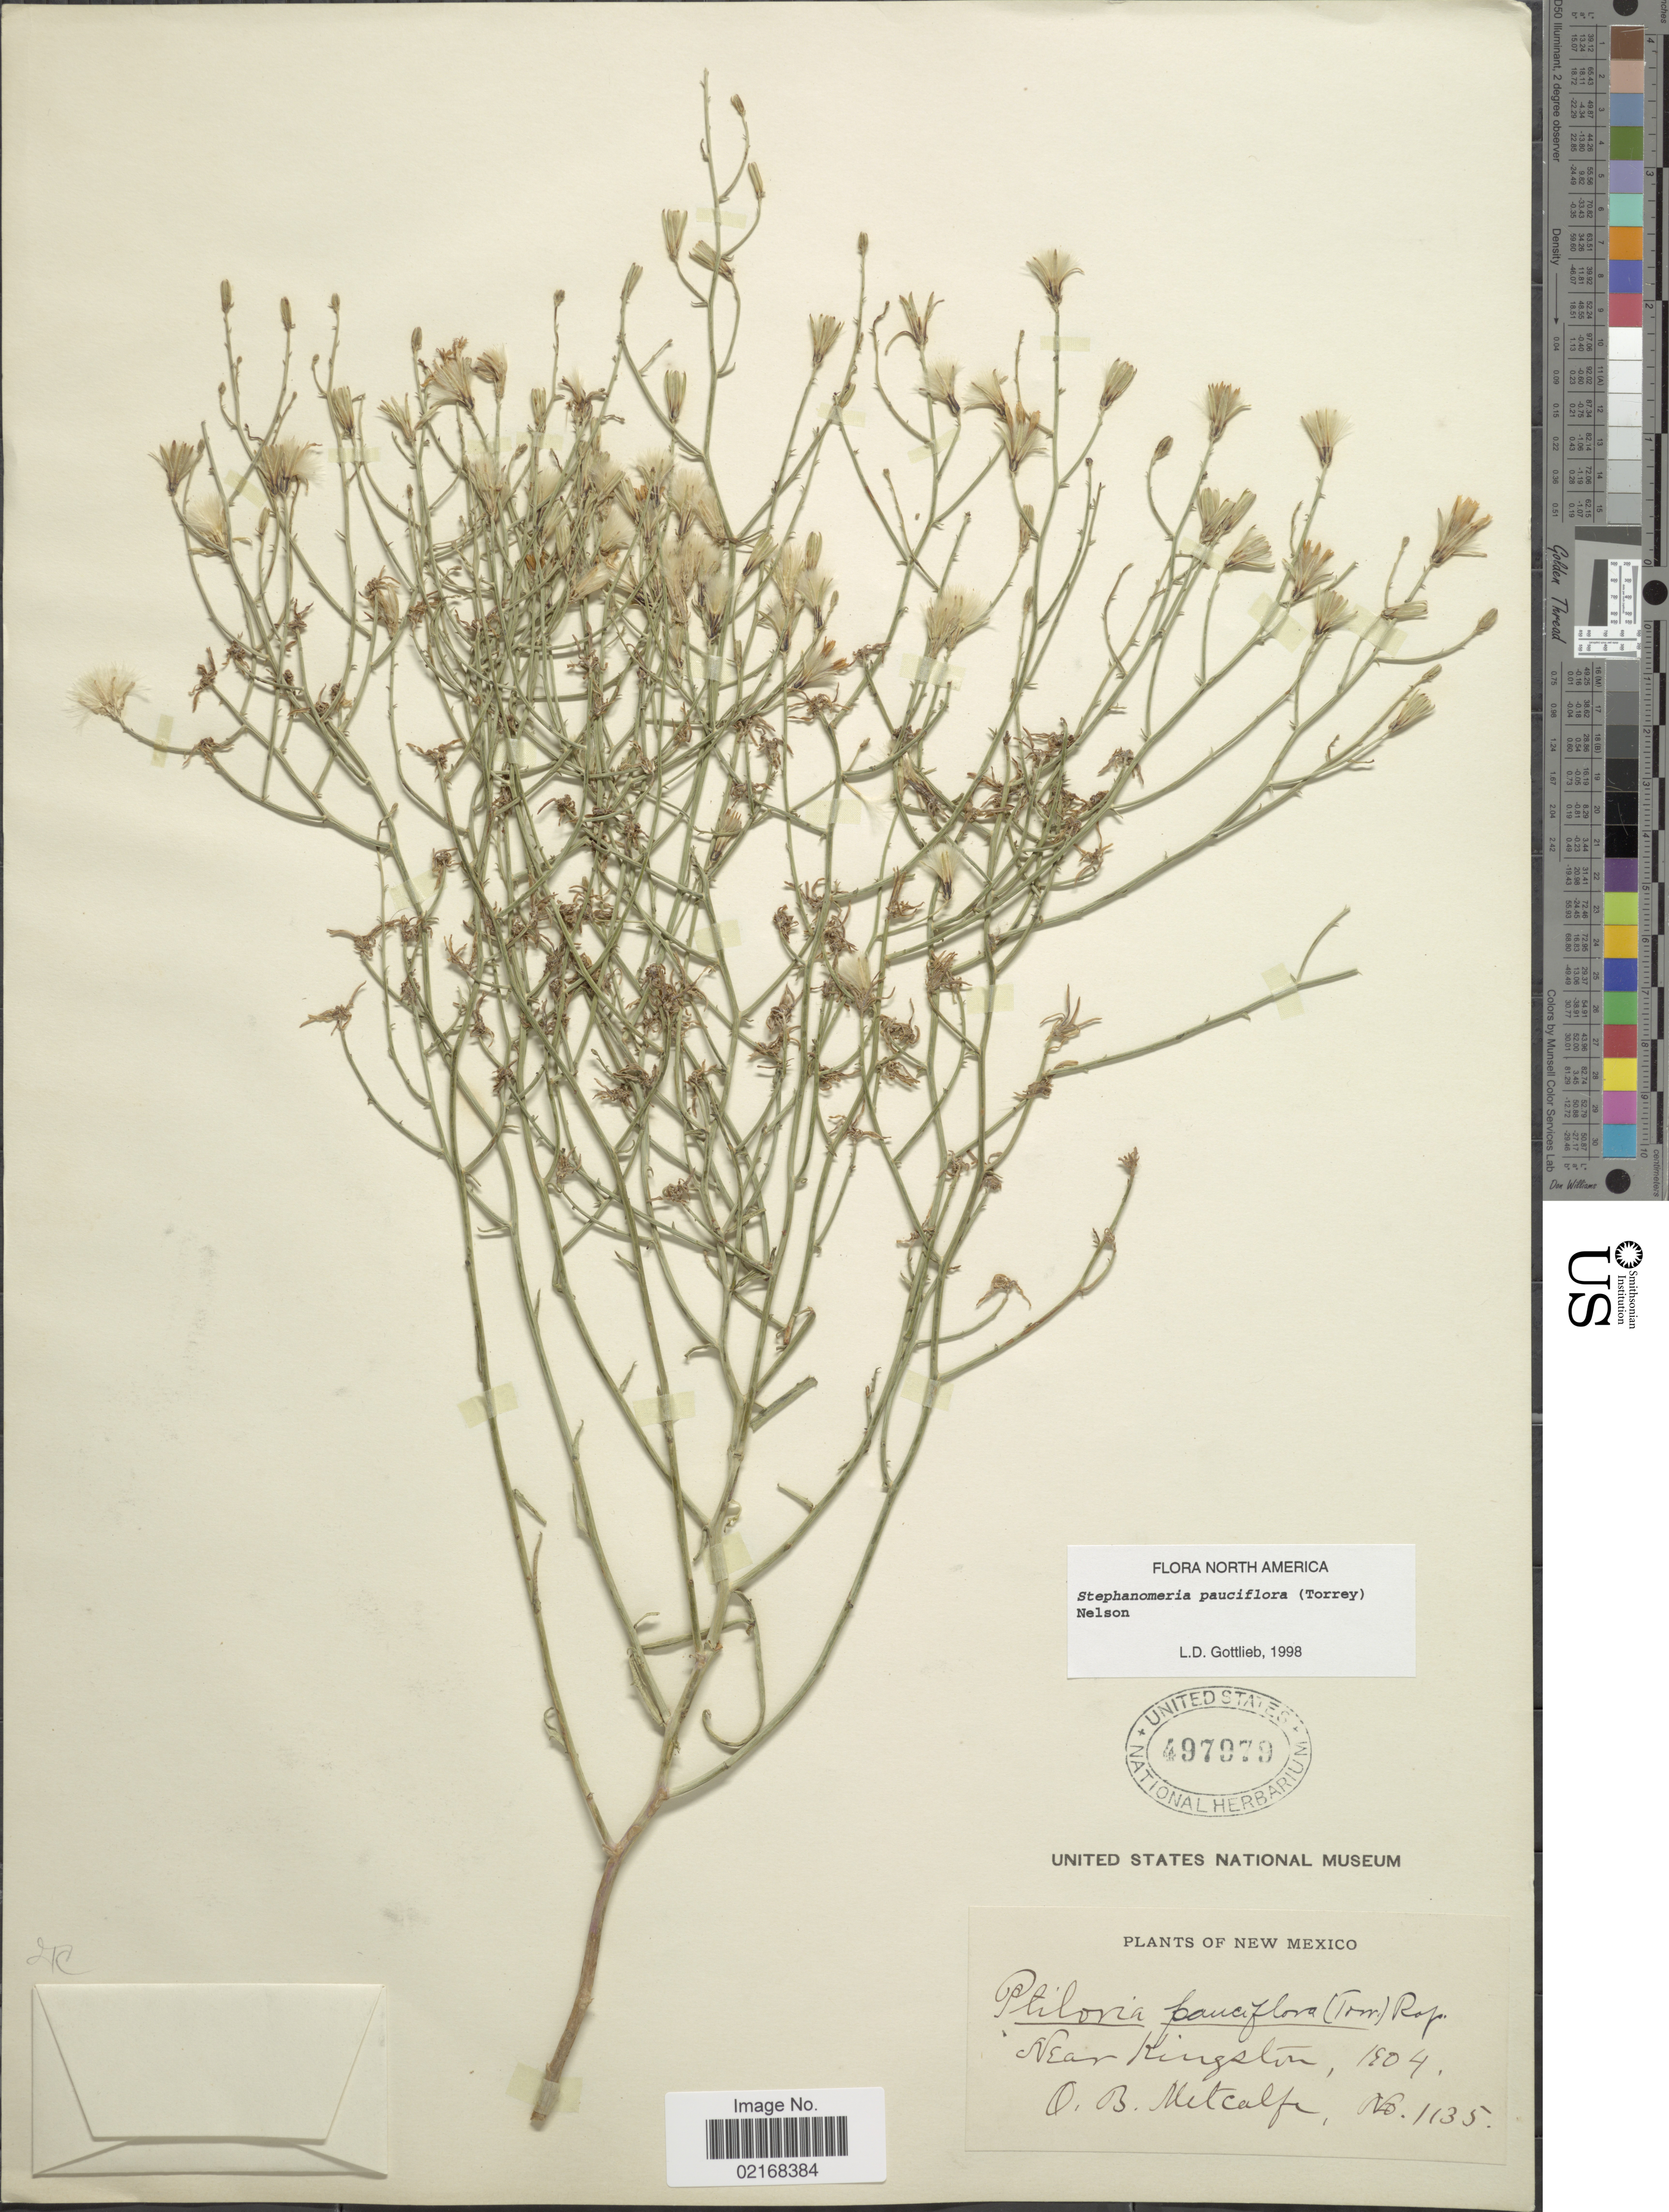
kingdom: Plantae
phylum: Tracheophyta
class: Magnoliopsida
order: Asterales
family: Asteraceae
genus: Stephanomeria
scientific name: Stephanomeria pauciflora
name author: (Torr.) A. Nelson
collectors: O. B. Metcalfe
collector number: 1135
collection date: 1904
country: United States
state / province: New Mexico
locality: Near Kingston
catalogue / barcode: US 497979